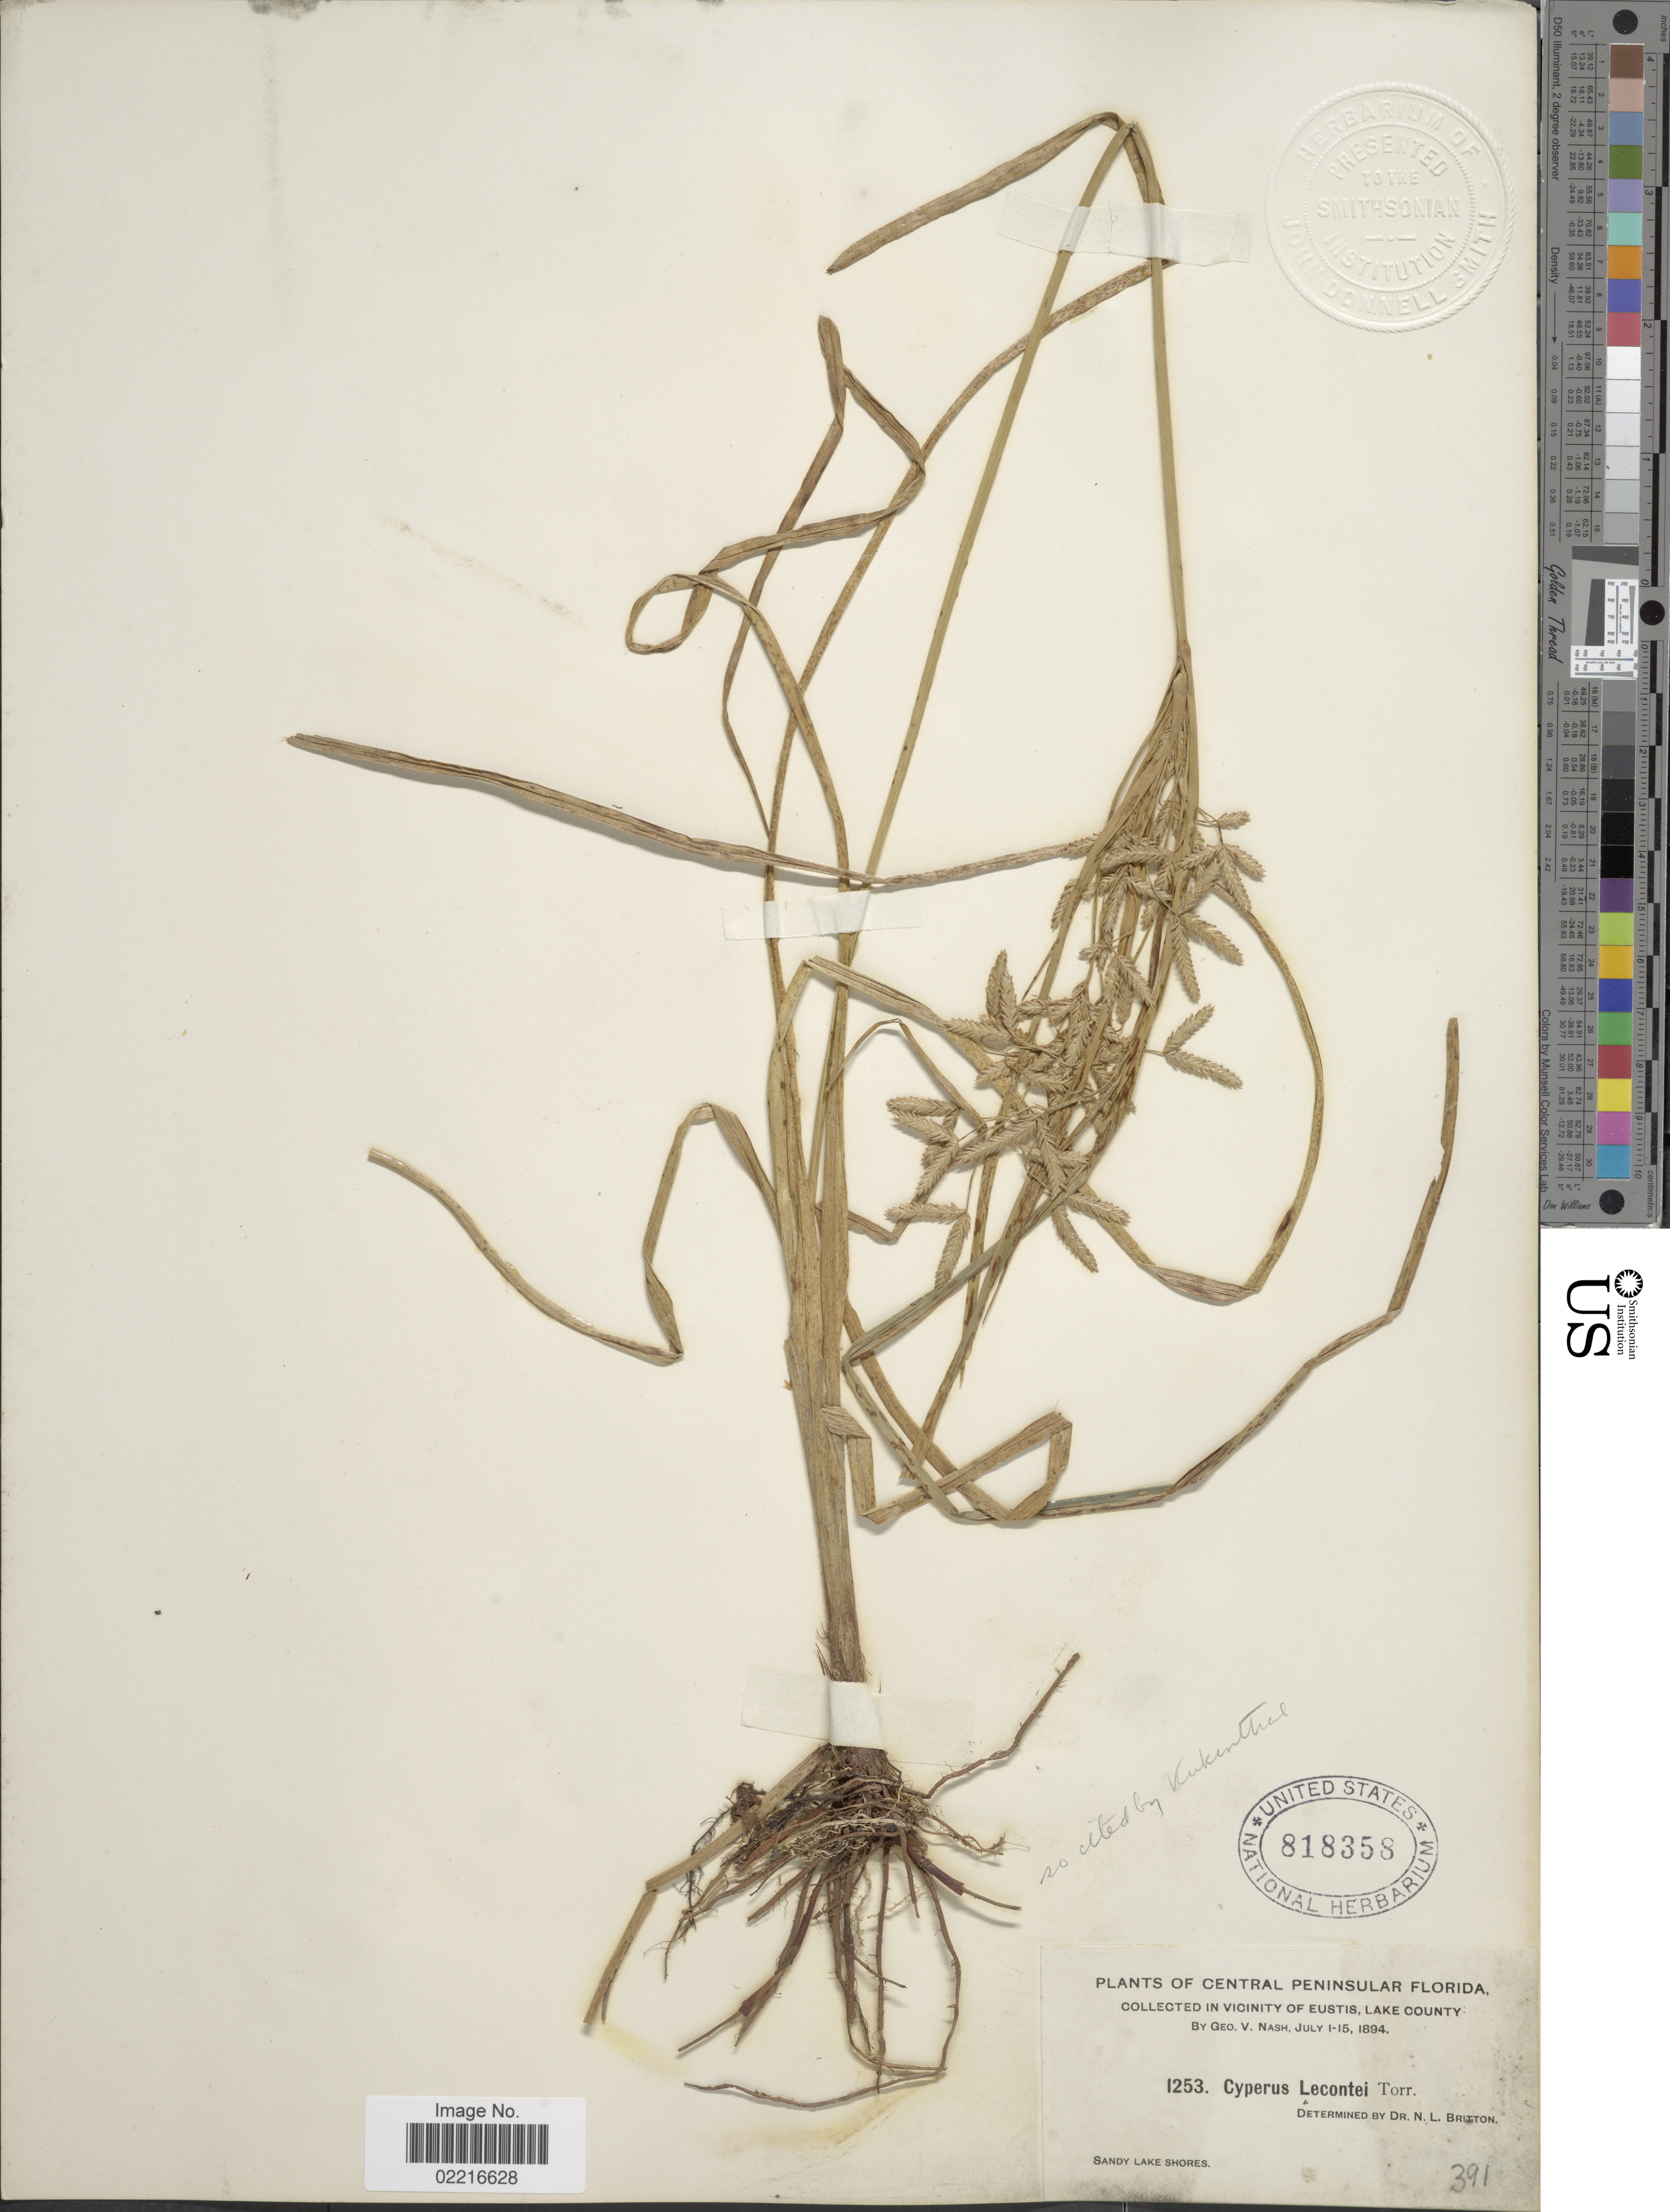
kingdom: Plantae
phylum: Tracheophyta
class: Liliopsida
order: Poales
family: Cyperaceae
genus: Cyperus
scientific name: Cyperus lecontei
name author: Torr. ex Steud.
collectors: G. V. Nash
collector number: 1253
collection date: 1894-07-01/1894-07-15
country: United States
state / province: Florida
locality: Central Peninsular Florida, In the vicinity of Eustis, Lake County, Sandy Lake Shores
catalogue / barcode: US 818358